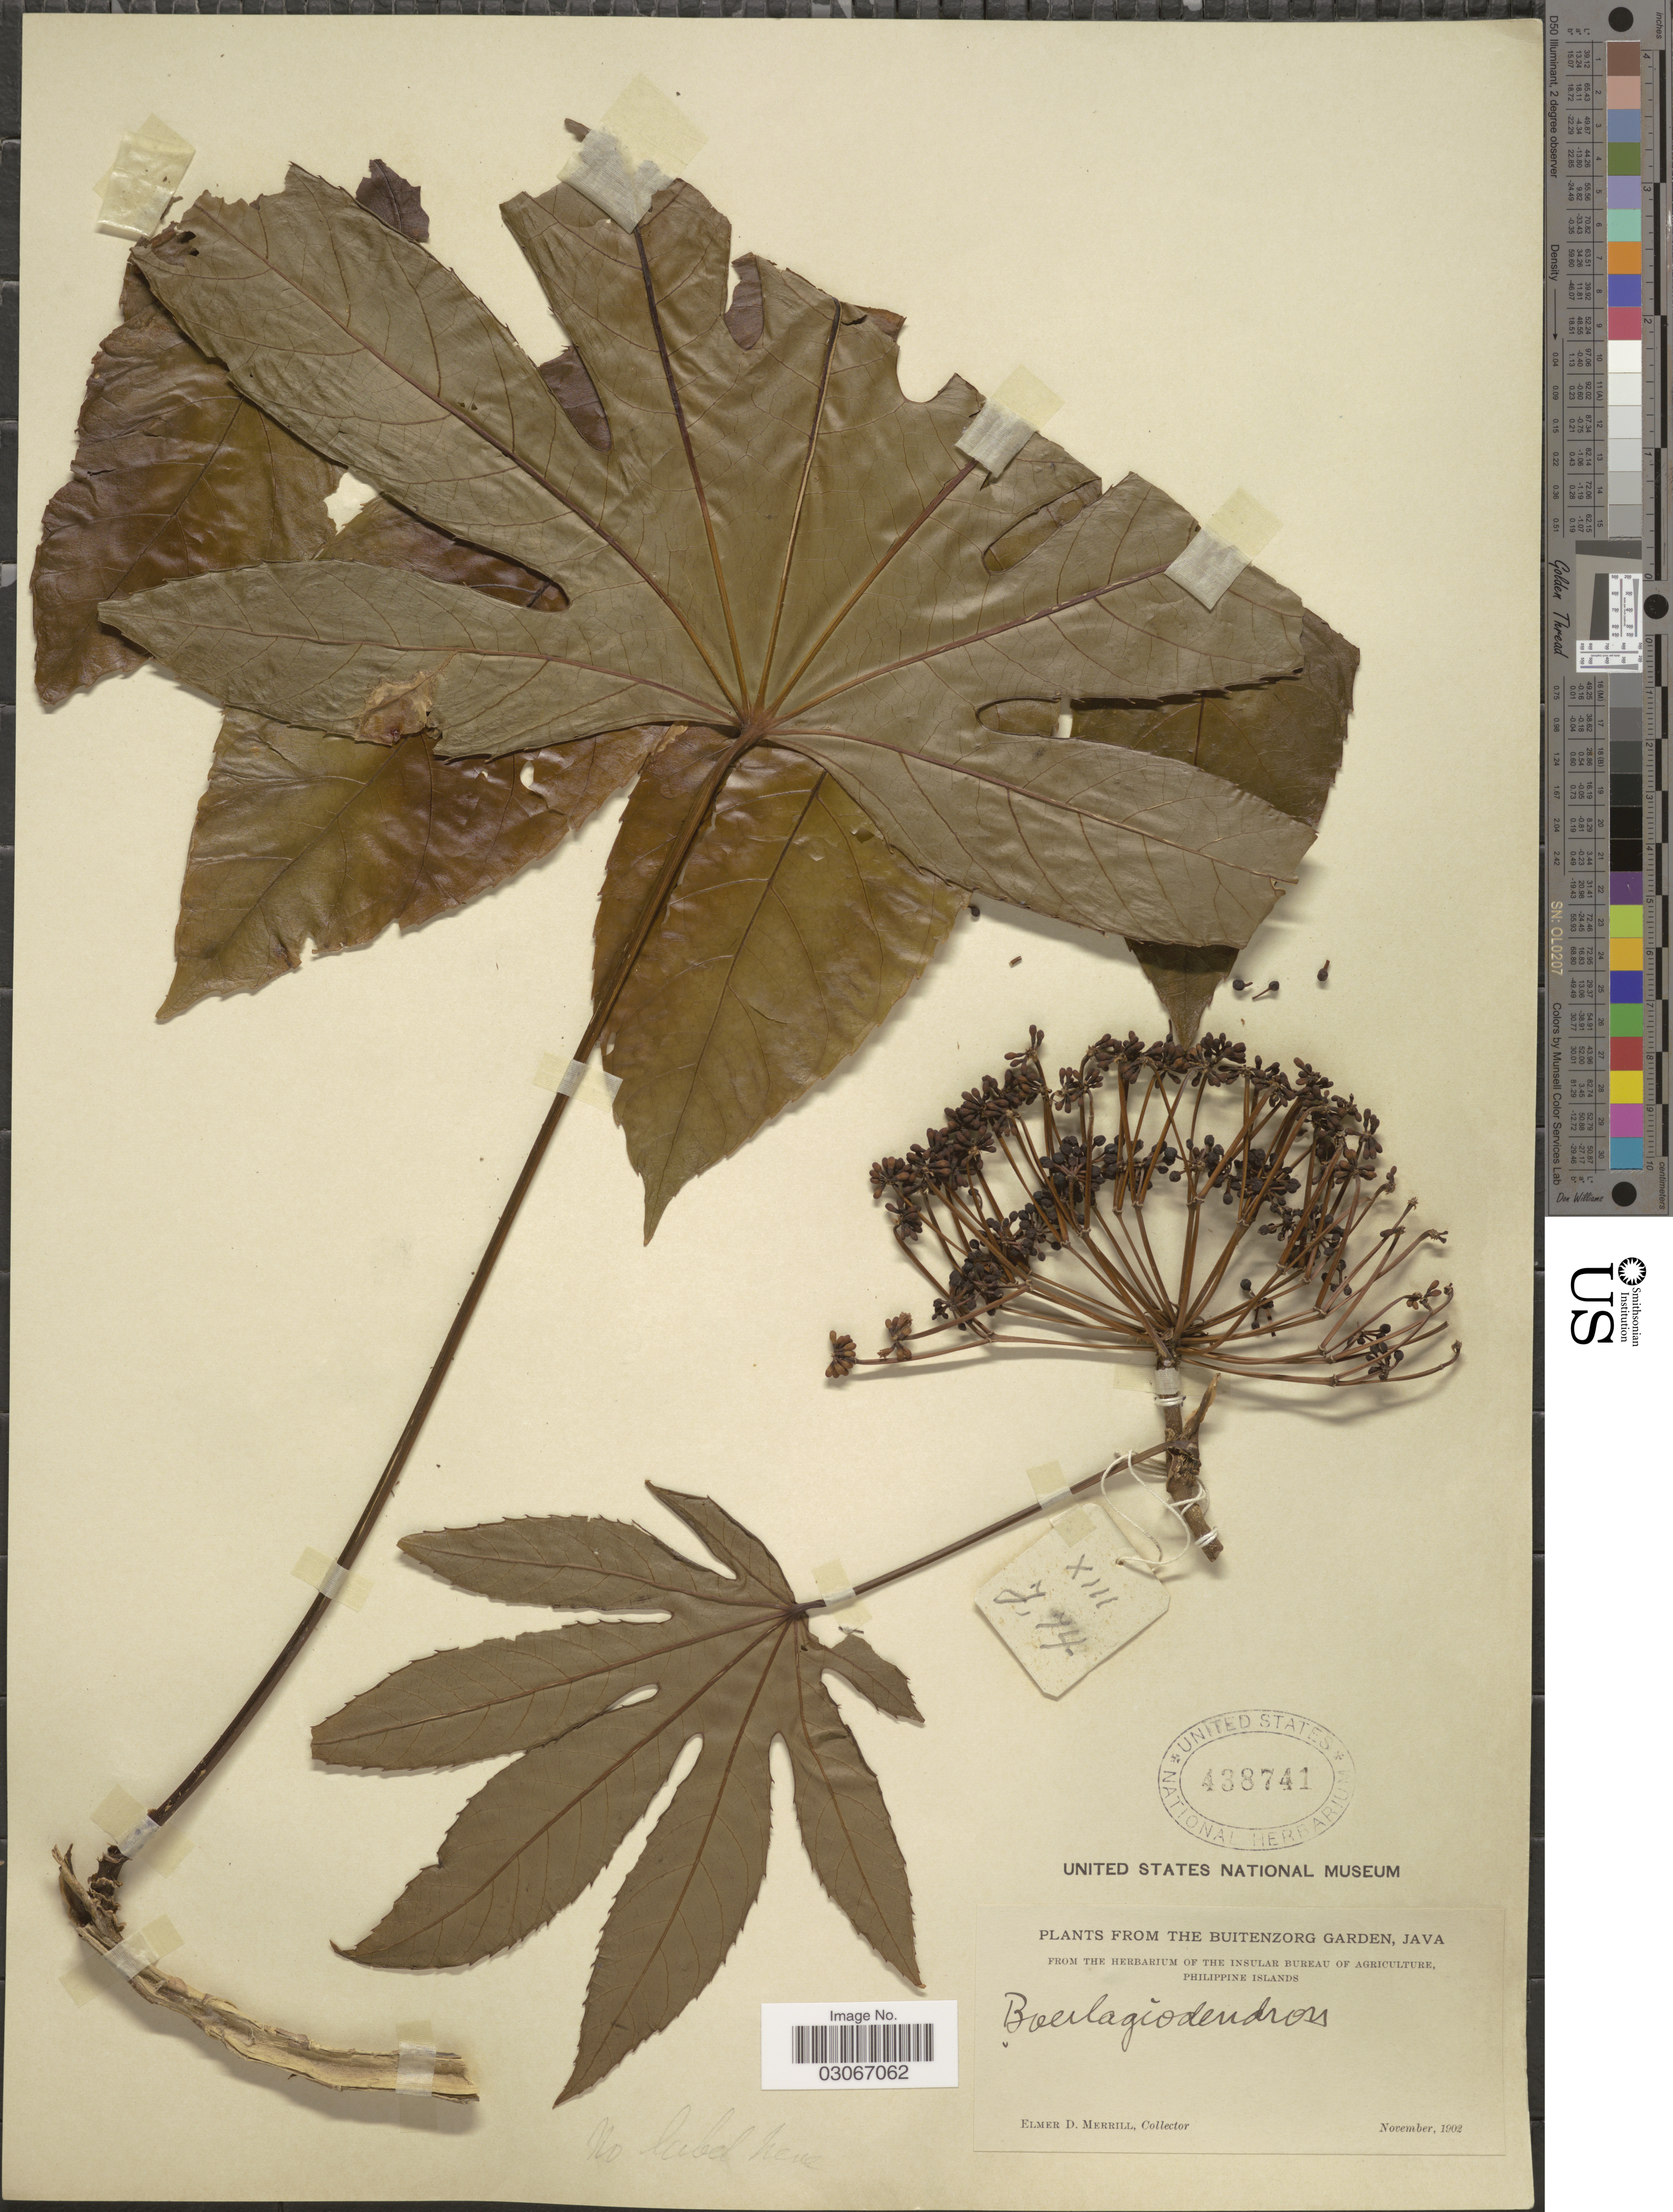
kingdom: Plantae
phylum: Tracheophyta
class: Magnoliopsida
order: Apiales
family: Araliaceae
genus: Osmoxylon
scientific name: Osmoxylon sp.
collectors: E. D. Merrill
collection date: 1902-11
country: Indonesia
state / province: Java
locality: Buitenzorg Garden.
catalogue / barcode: US 438741